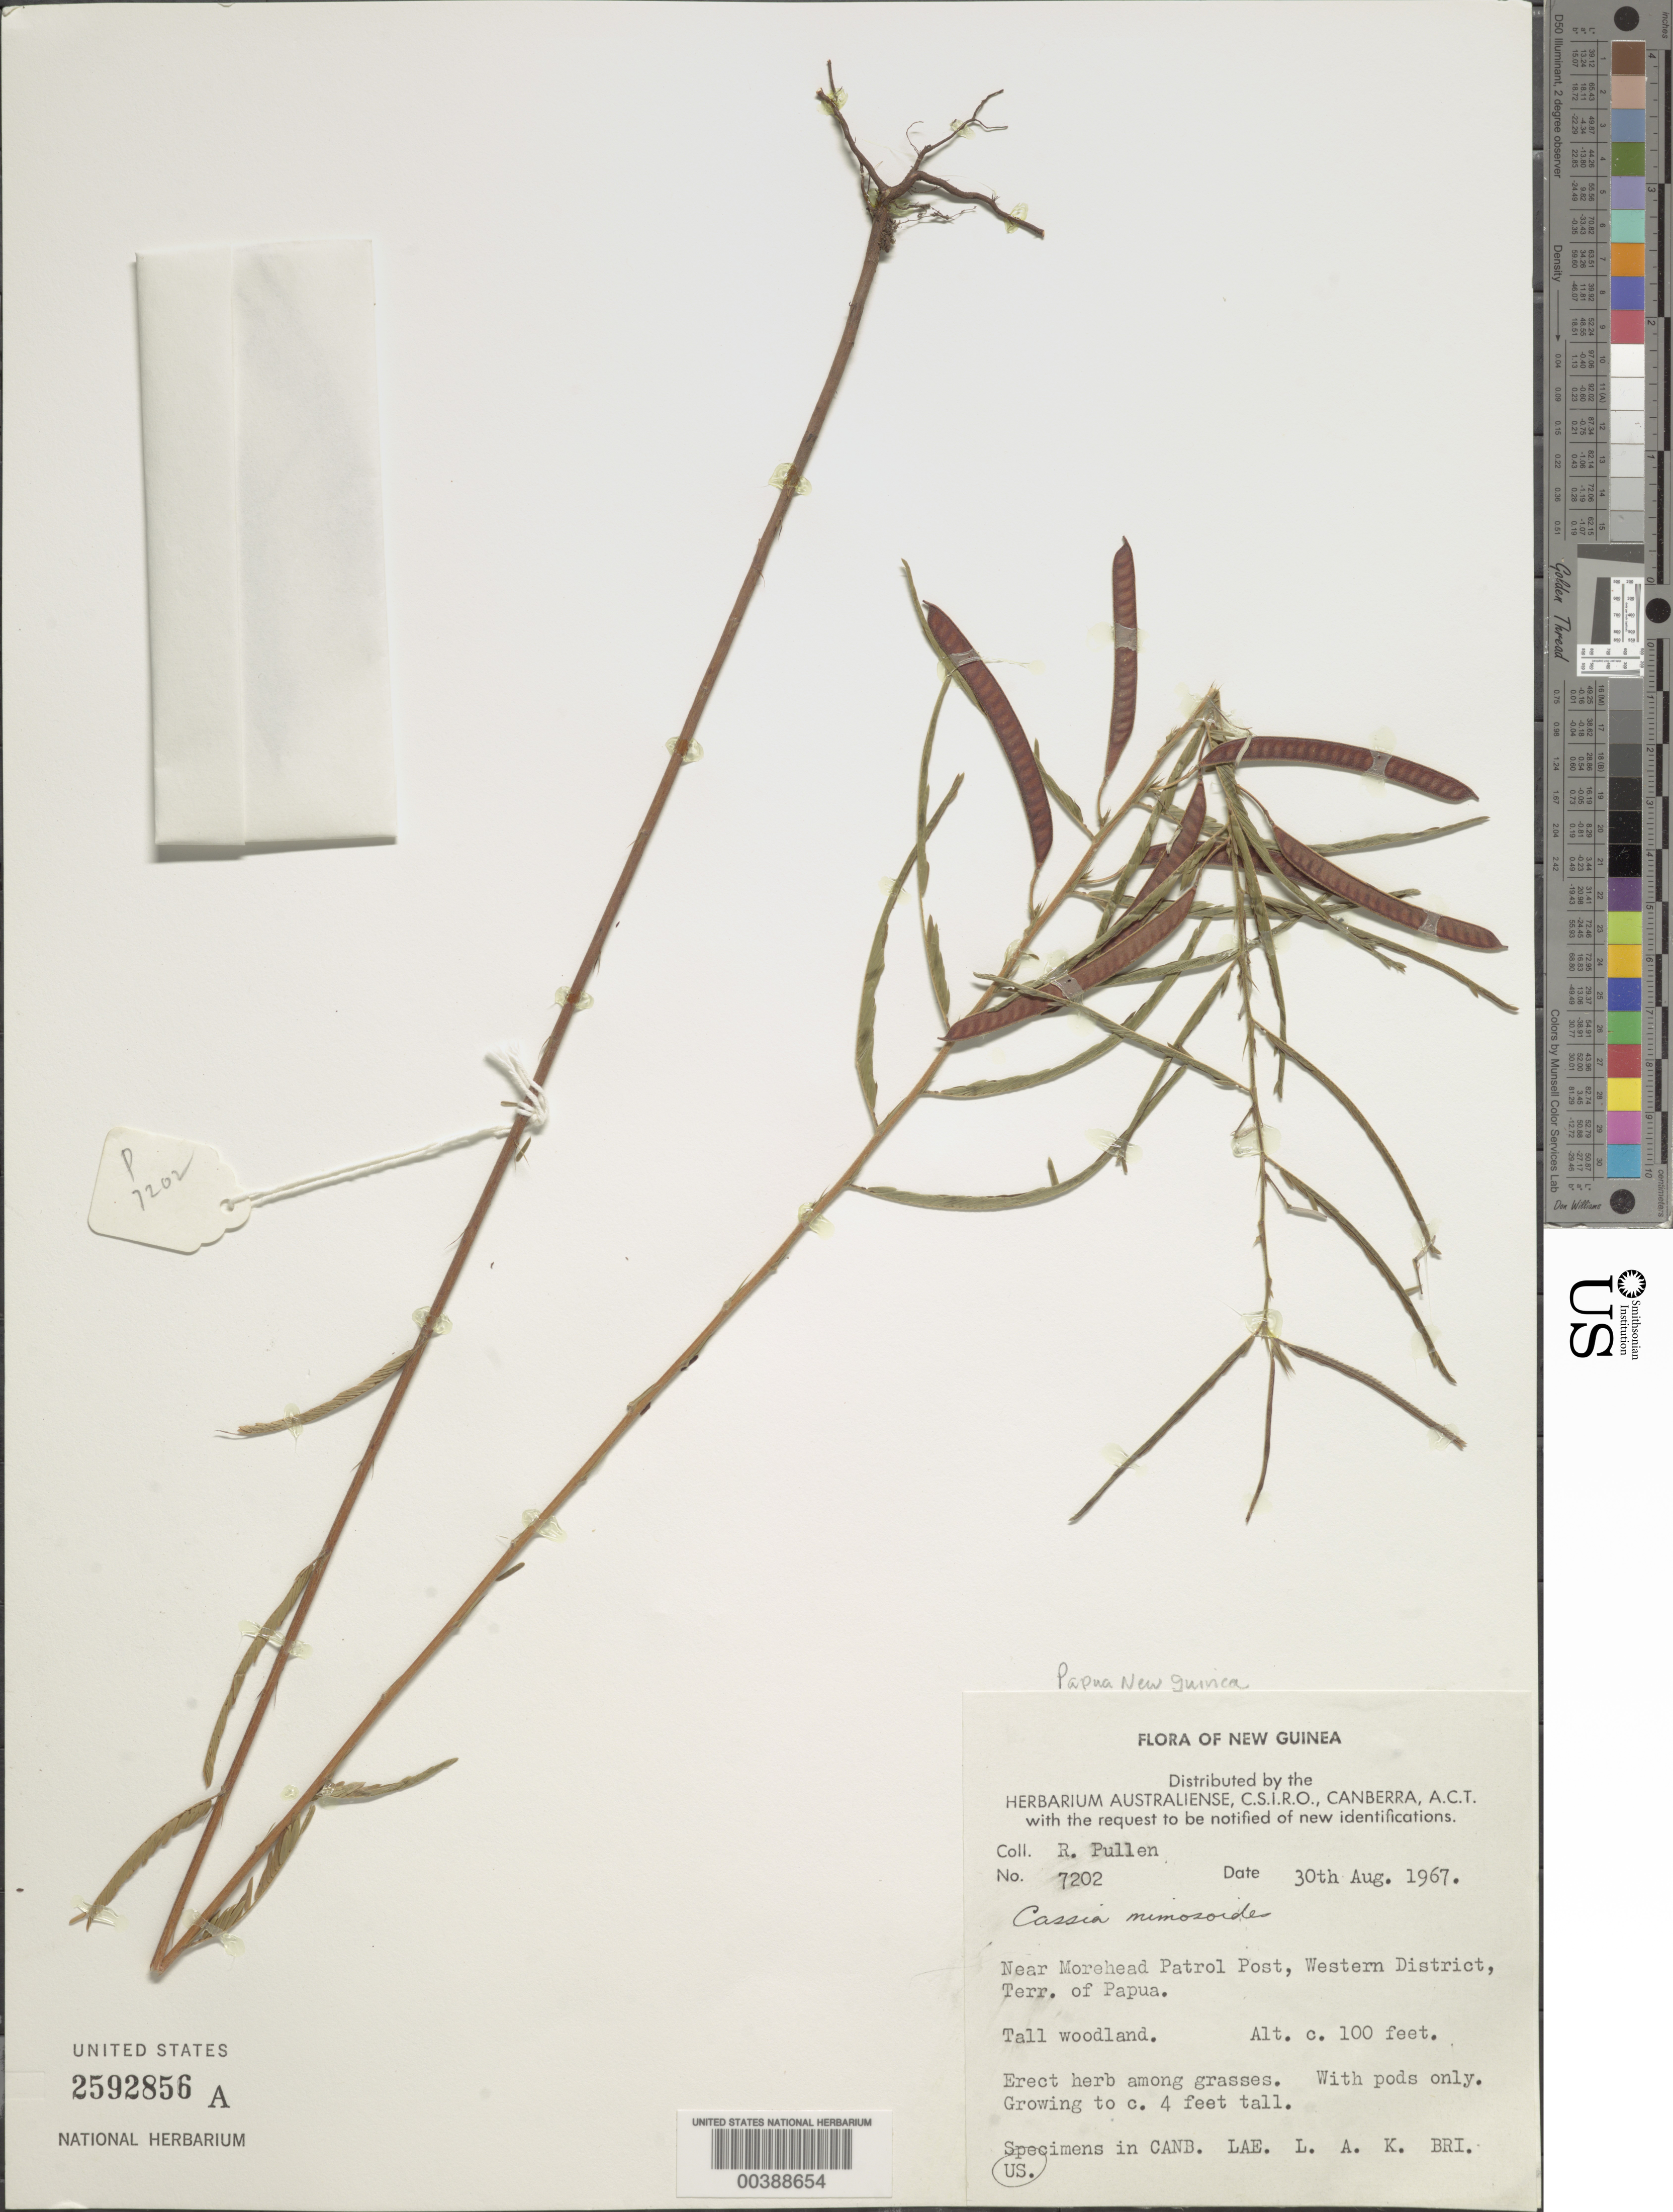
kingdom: Plantae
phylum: Tracheophyta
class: Magnoliopsida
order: Fabales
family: Fabaceae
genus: Chamaecrista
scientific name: Chamaecrista mimosoides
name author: (L.) Greene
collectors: R. Pullen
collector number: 7202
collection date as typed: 30 Aug 1967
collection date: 1967-08-30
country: Papua New Guinea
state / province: Western Highlands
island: New Guinea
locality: Near morehead patrol post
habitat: Tall woodland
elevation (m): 100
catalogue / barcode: US 2592856A